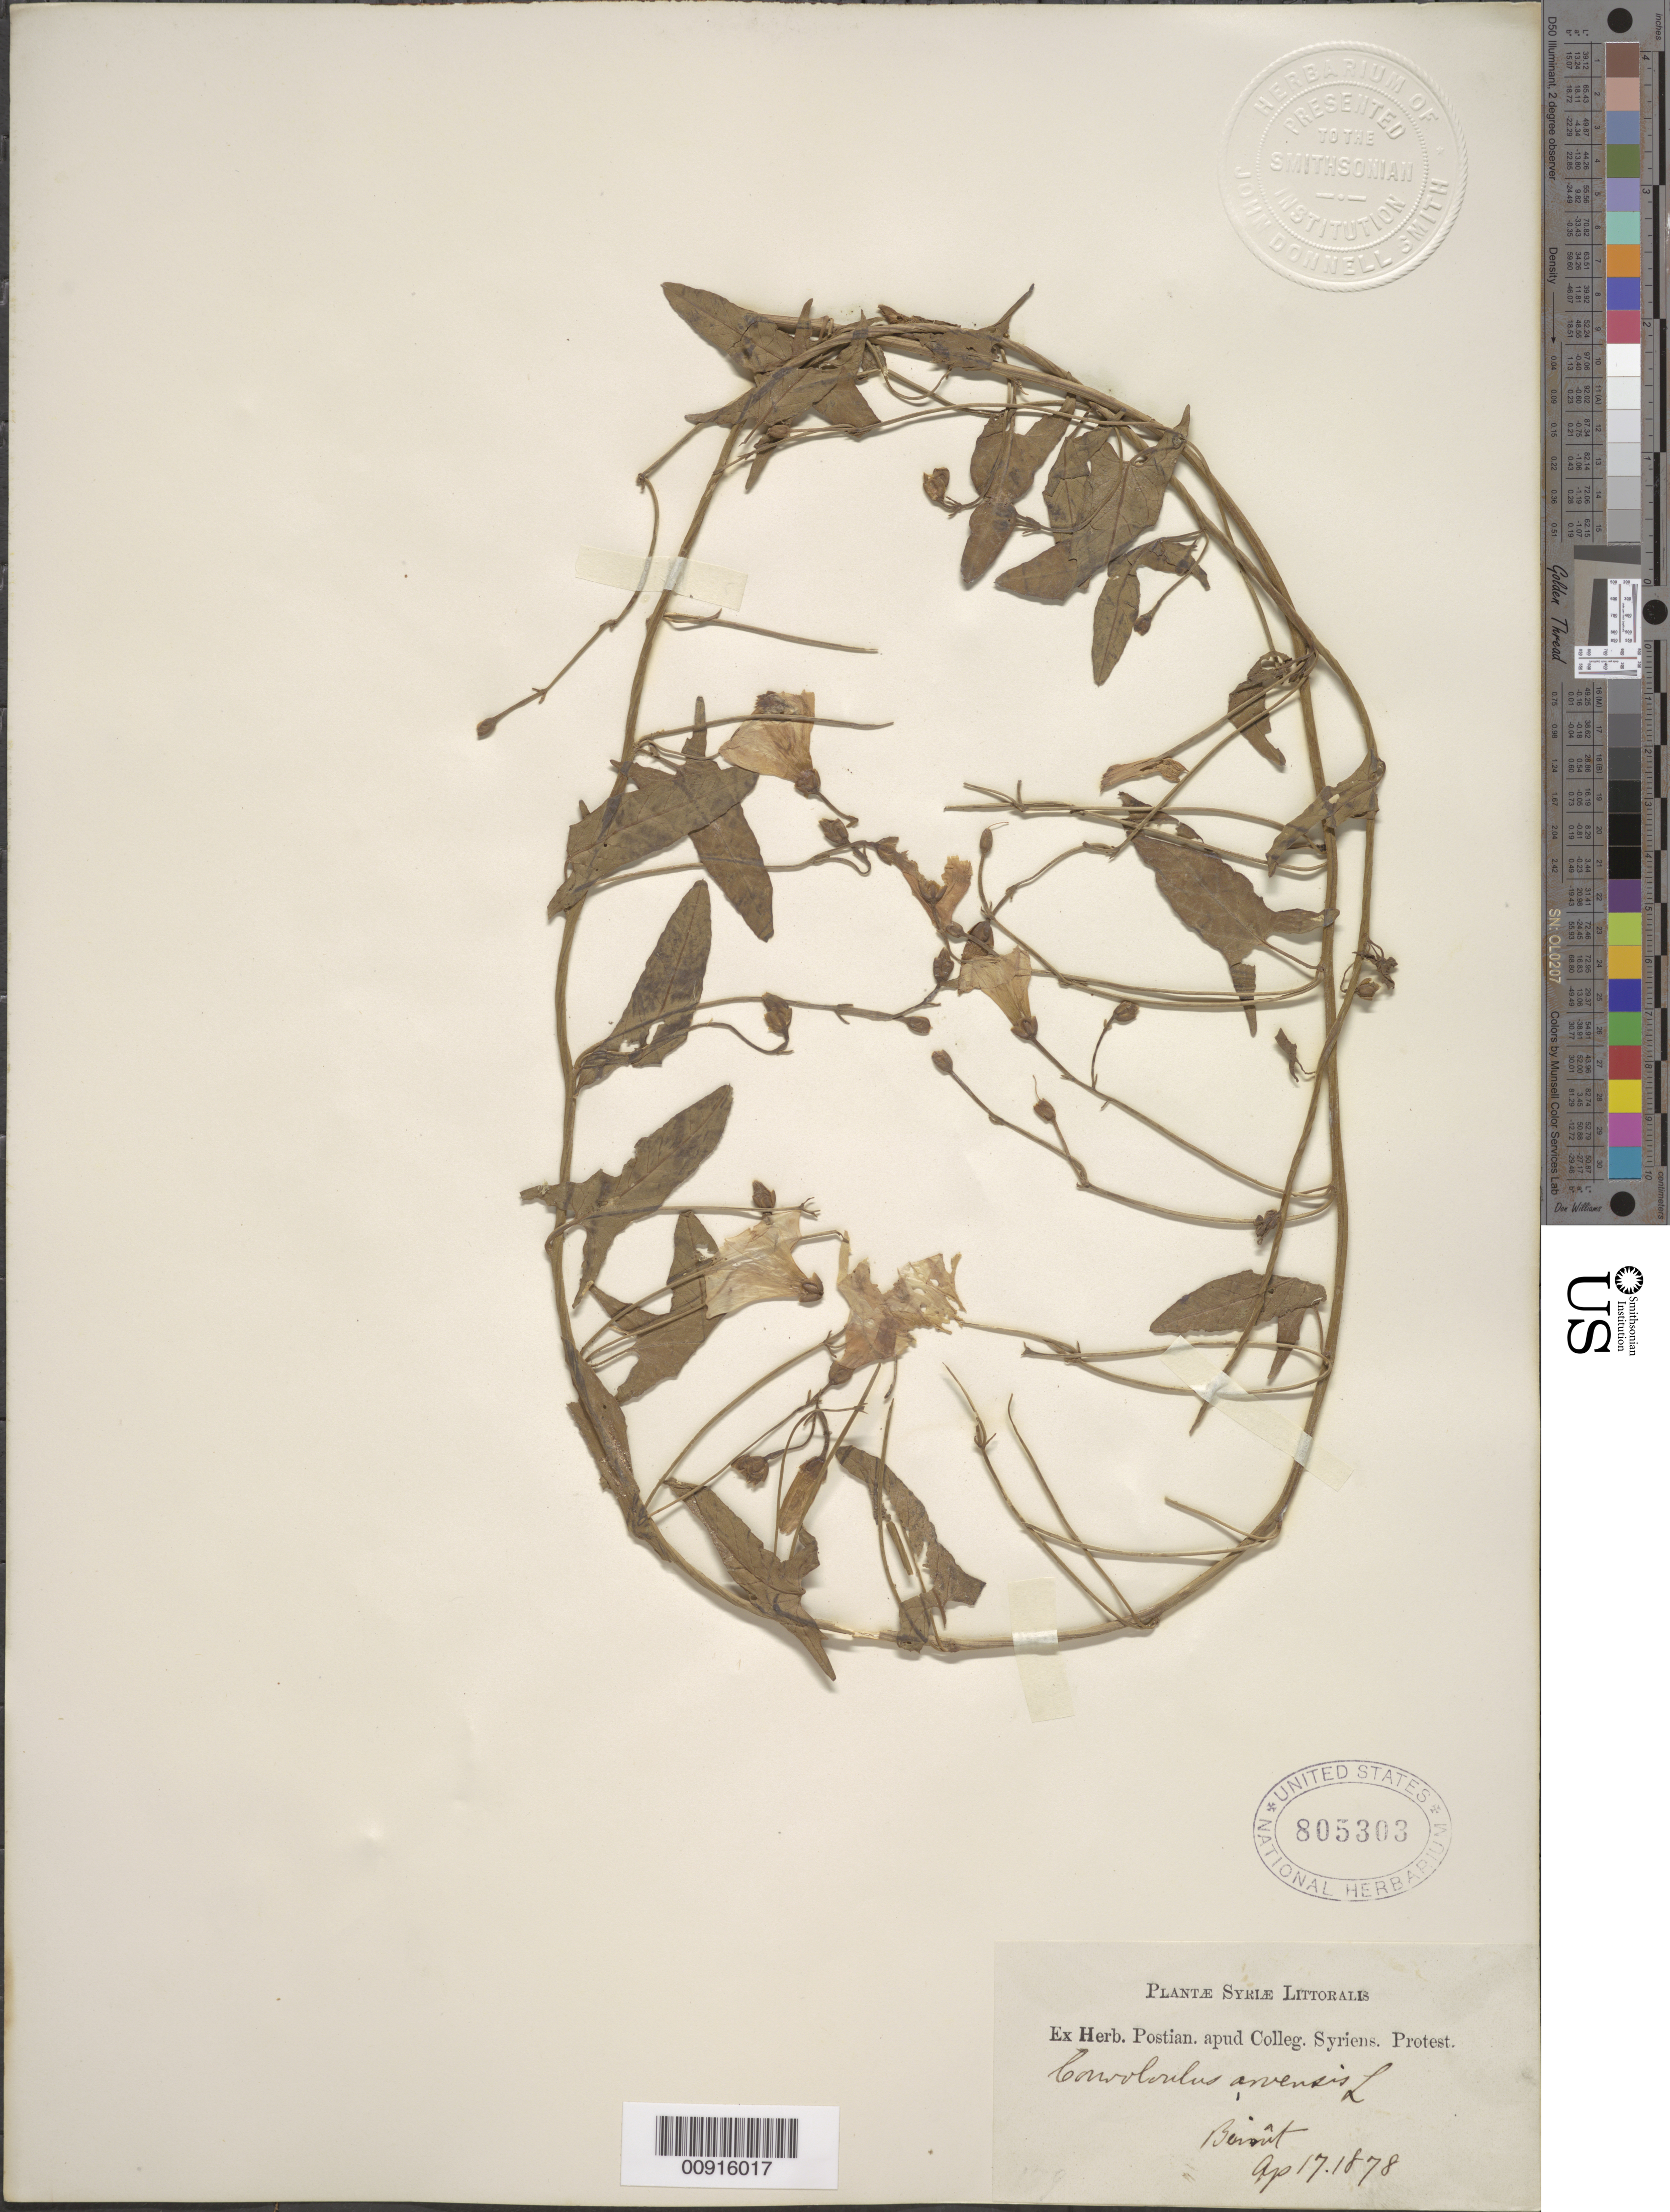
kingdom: Plantae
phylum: Tracheophyta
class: Magnoliopsida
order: Solanales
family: Convolvulaceae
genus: Convolvulus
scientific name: Convolvulus arvensis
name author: L.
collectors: -. Postian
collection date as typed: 17 Aug 1878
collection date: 1878-08-17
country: Syria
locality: Bainît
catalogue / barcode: US 805303